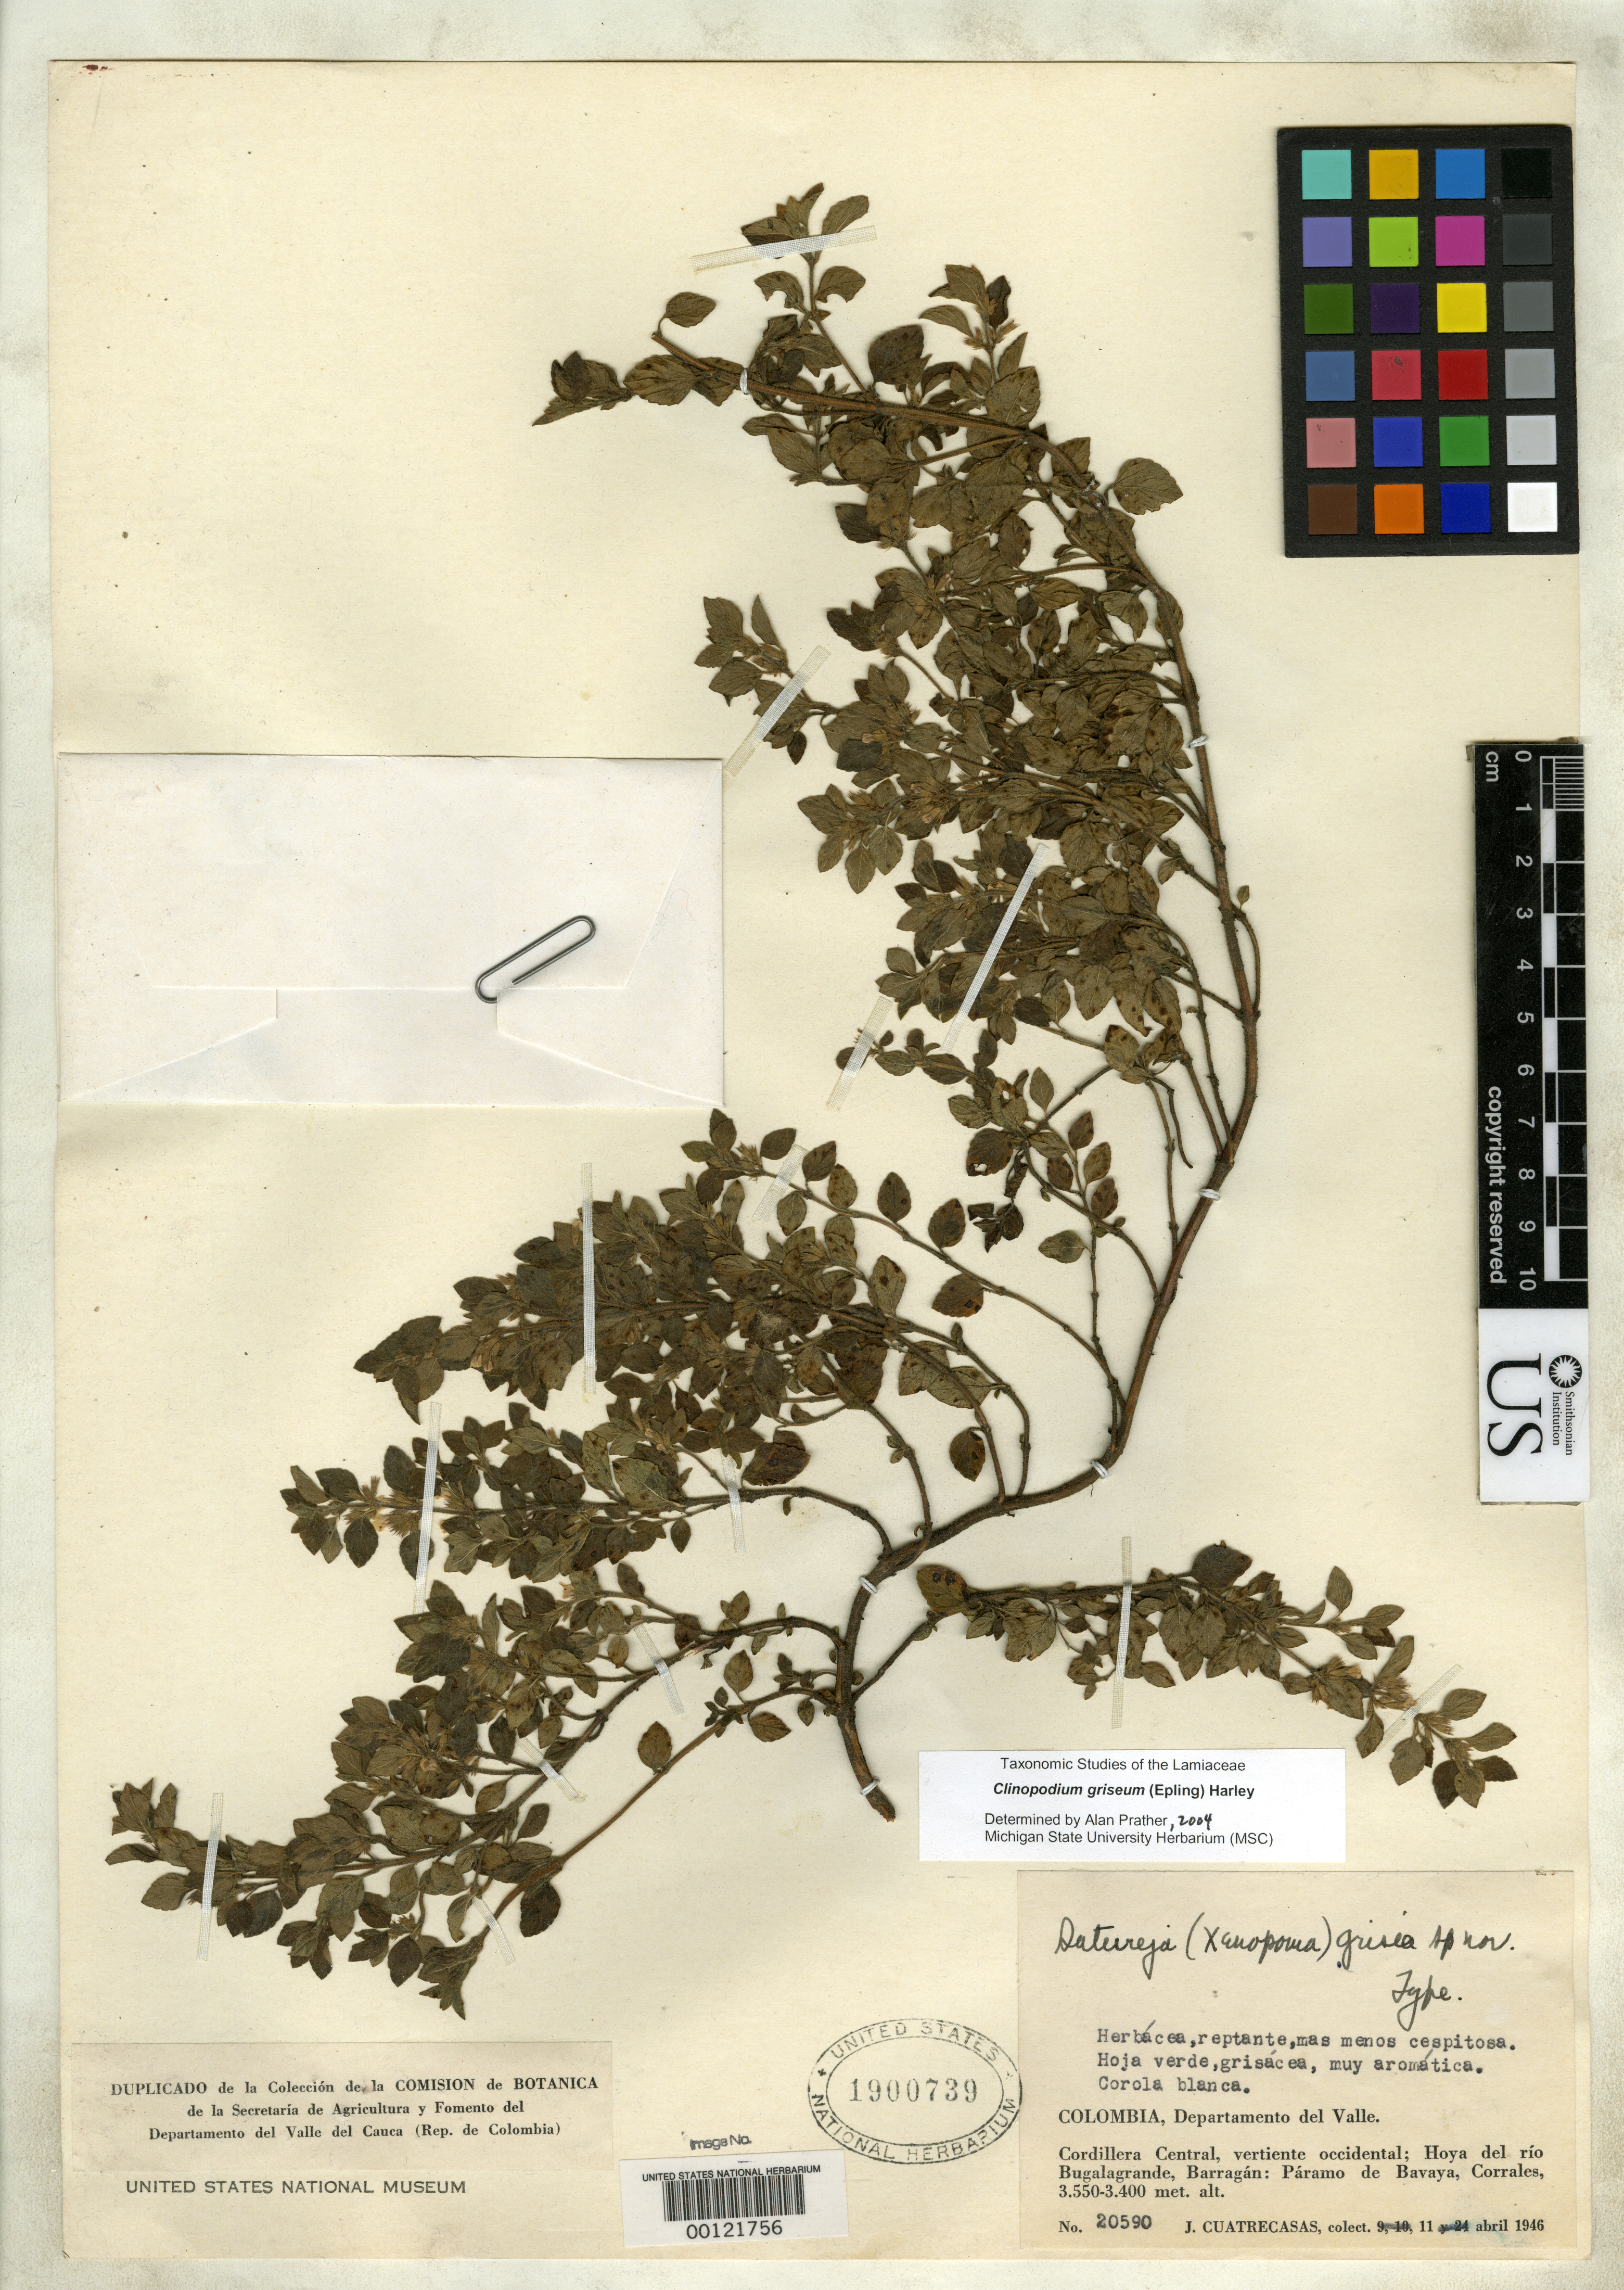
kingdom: Plantae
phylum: Tracheophyta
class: Magnoliopsida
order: Lamiales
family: Lamiaceae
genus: Satureja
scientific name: Satureja grisea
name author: Epling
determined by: Prather, L. A.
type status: Isotype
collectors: J. Cuatrecasas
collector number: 20590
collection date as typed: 11 Apr 1946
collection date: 1946-04-11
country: Colombia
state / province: Valle del Cauca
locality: Departamento del Valle, Cordillera Central, vertiente occidental; Hoya del río Bugalagrande, Barragán: Páramo de Bavaya, Corrales.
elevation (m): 3550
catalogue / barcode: US 1900739